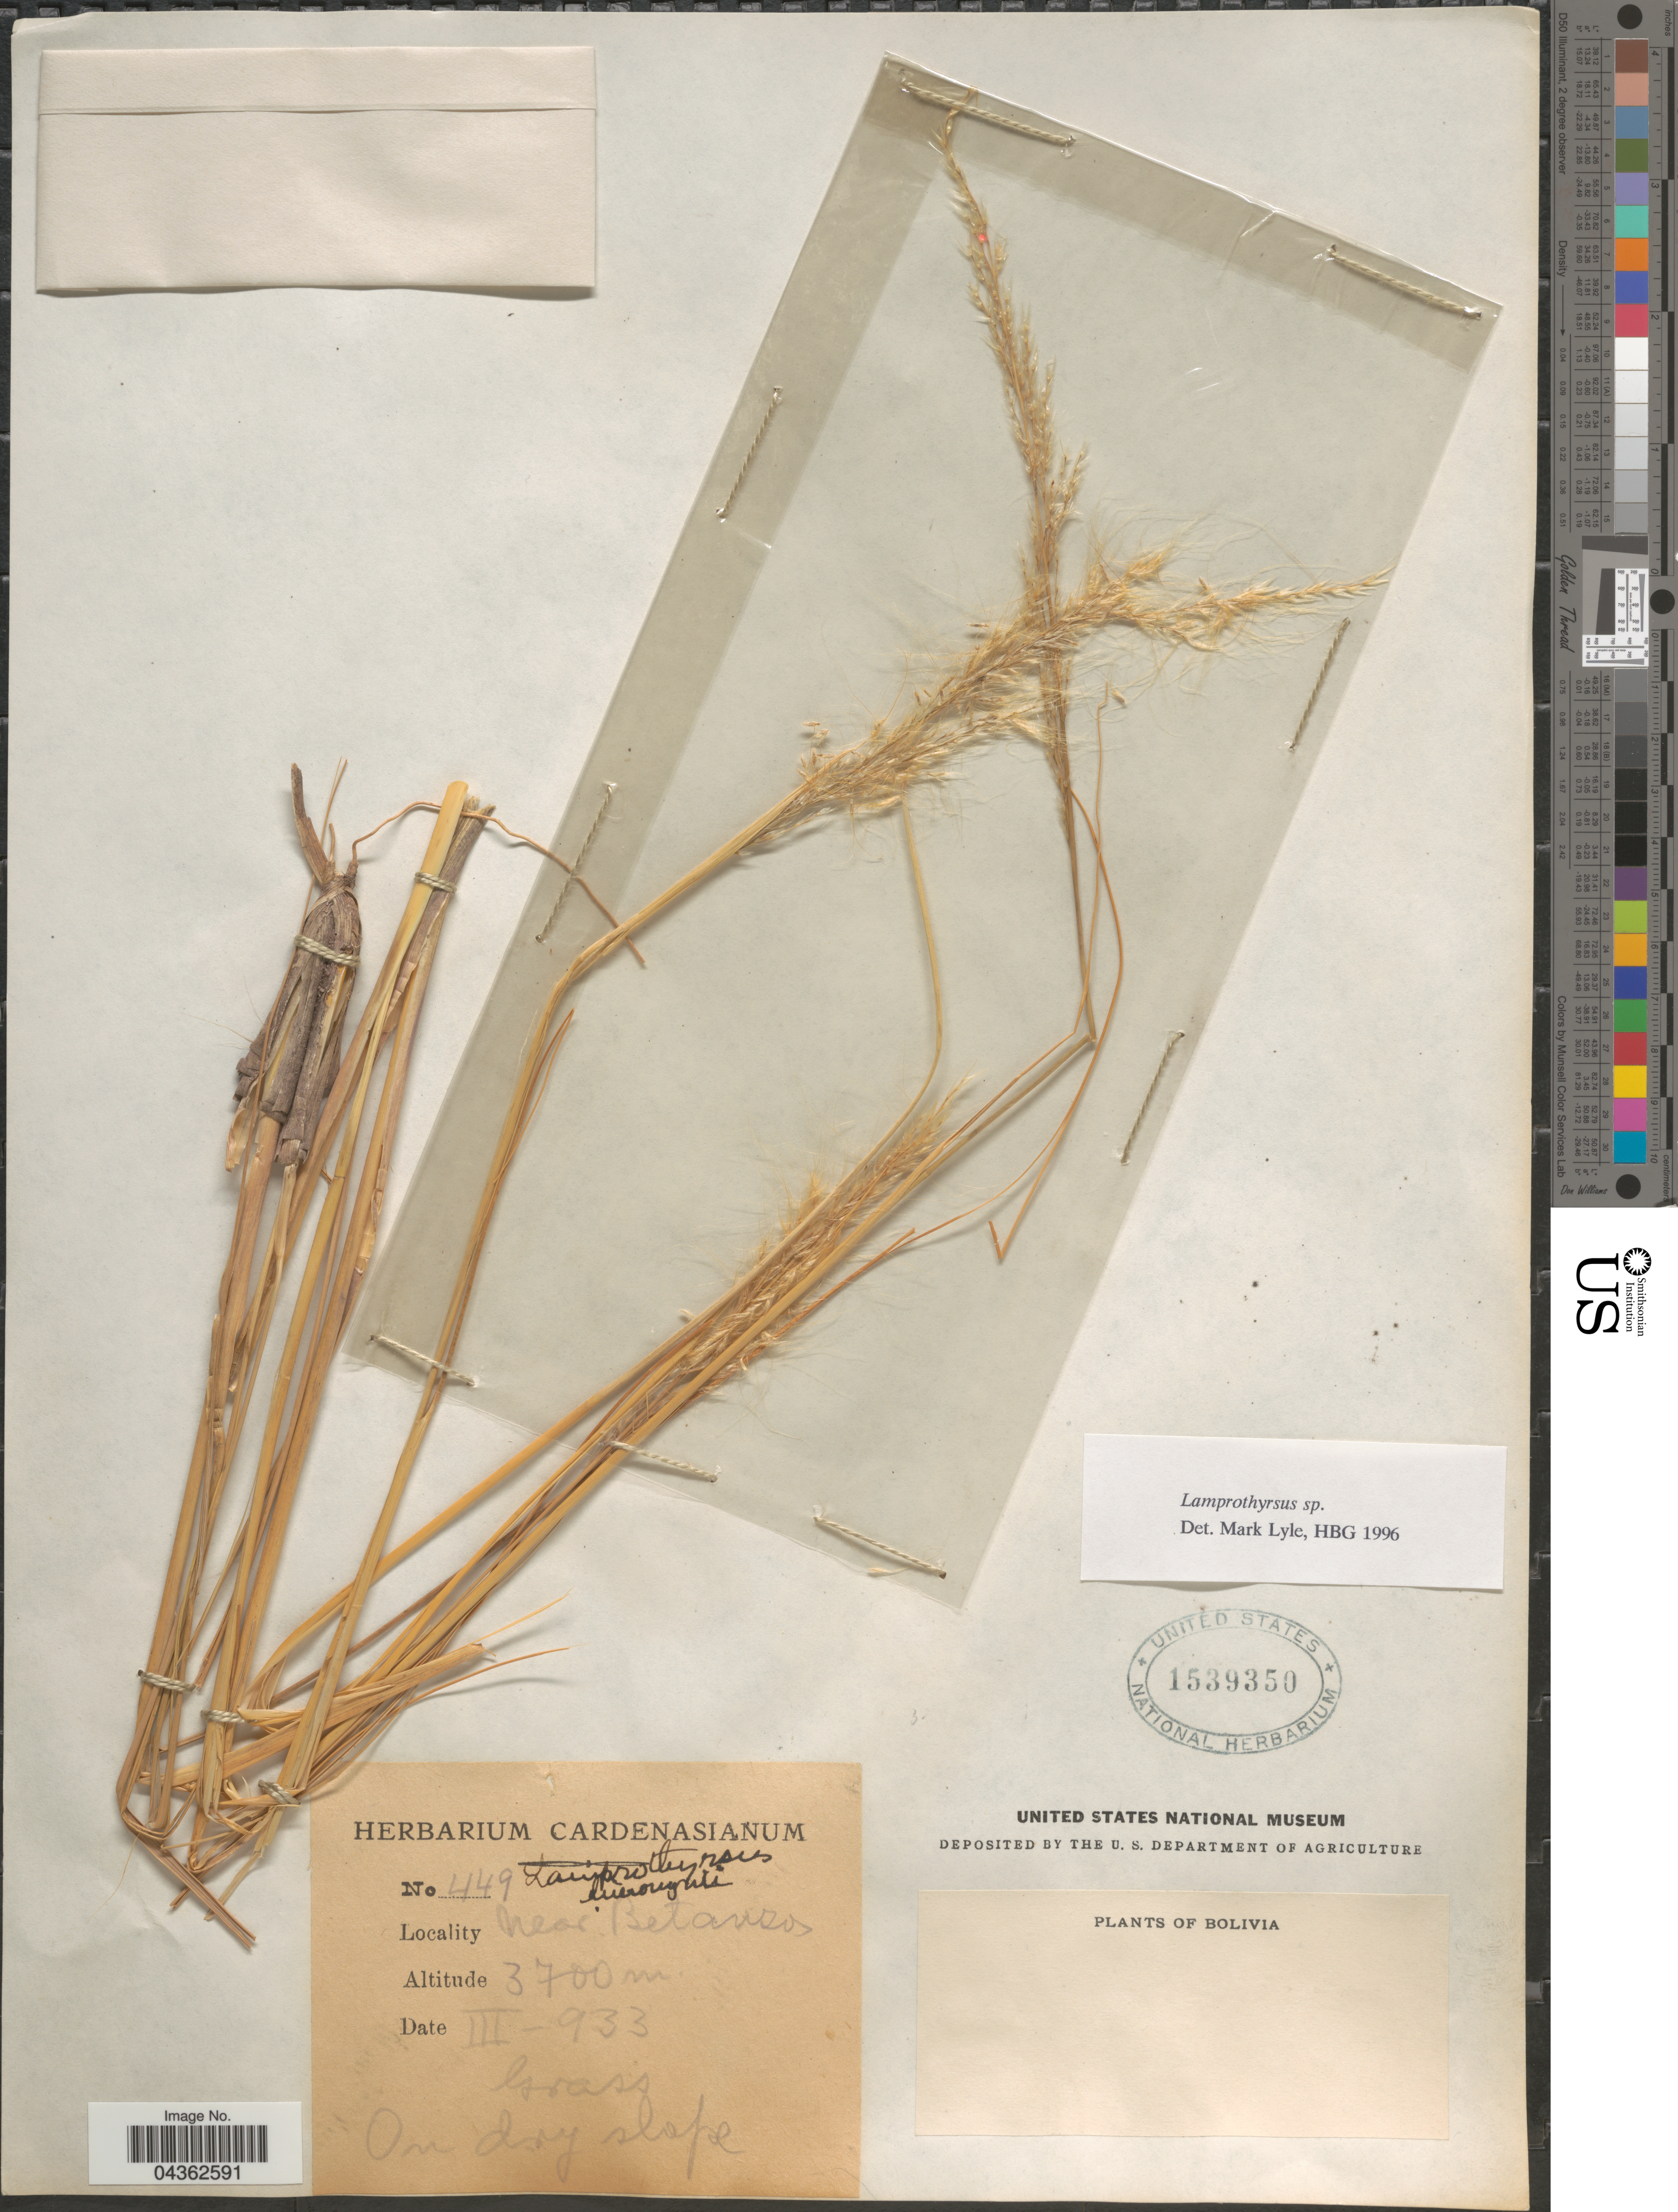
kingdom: Plantae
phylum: Tracheophyta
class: Liliopsida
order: Poales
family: Poaceae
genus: Cortaderia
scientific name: Cortaderia hieronymi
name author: (Kuntze) H.P. Linder & N.P. Barker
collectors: ex herb. Cardenasianum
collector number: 449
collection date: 1933-03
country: Bolivia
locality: Near Betanzos.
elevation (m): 3700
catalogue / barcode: US 1539350